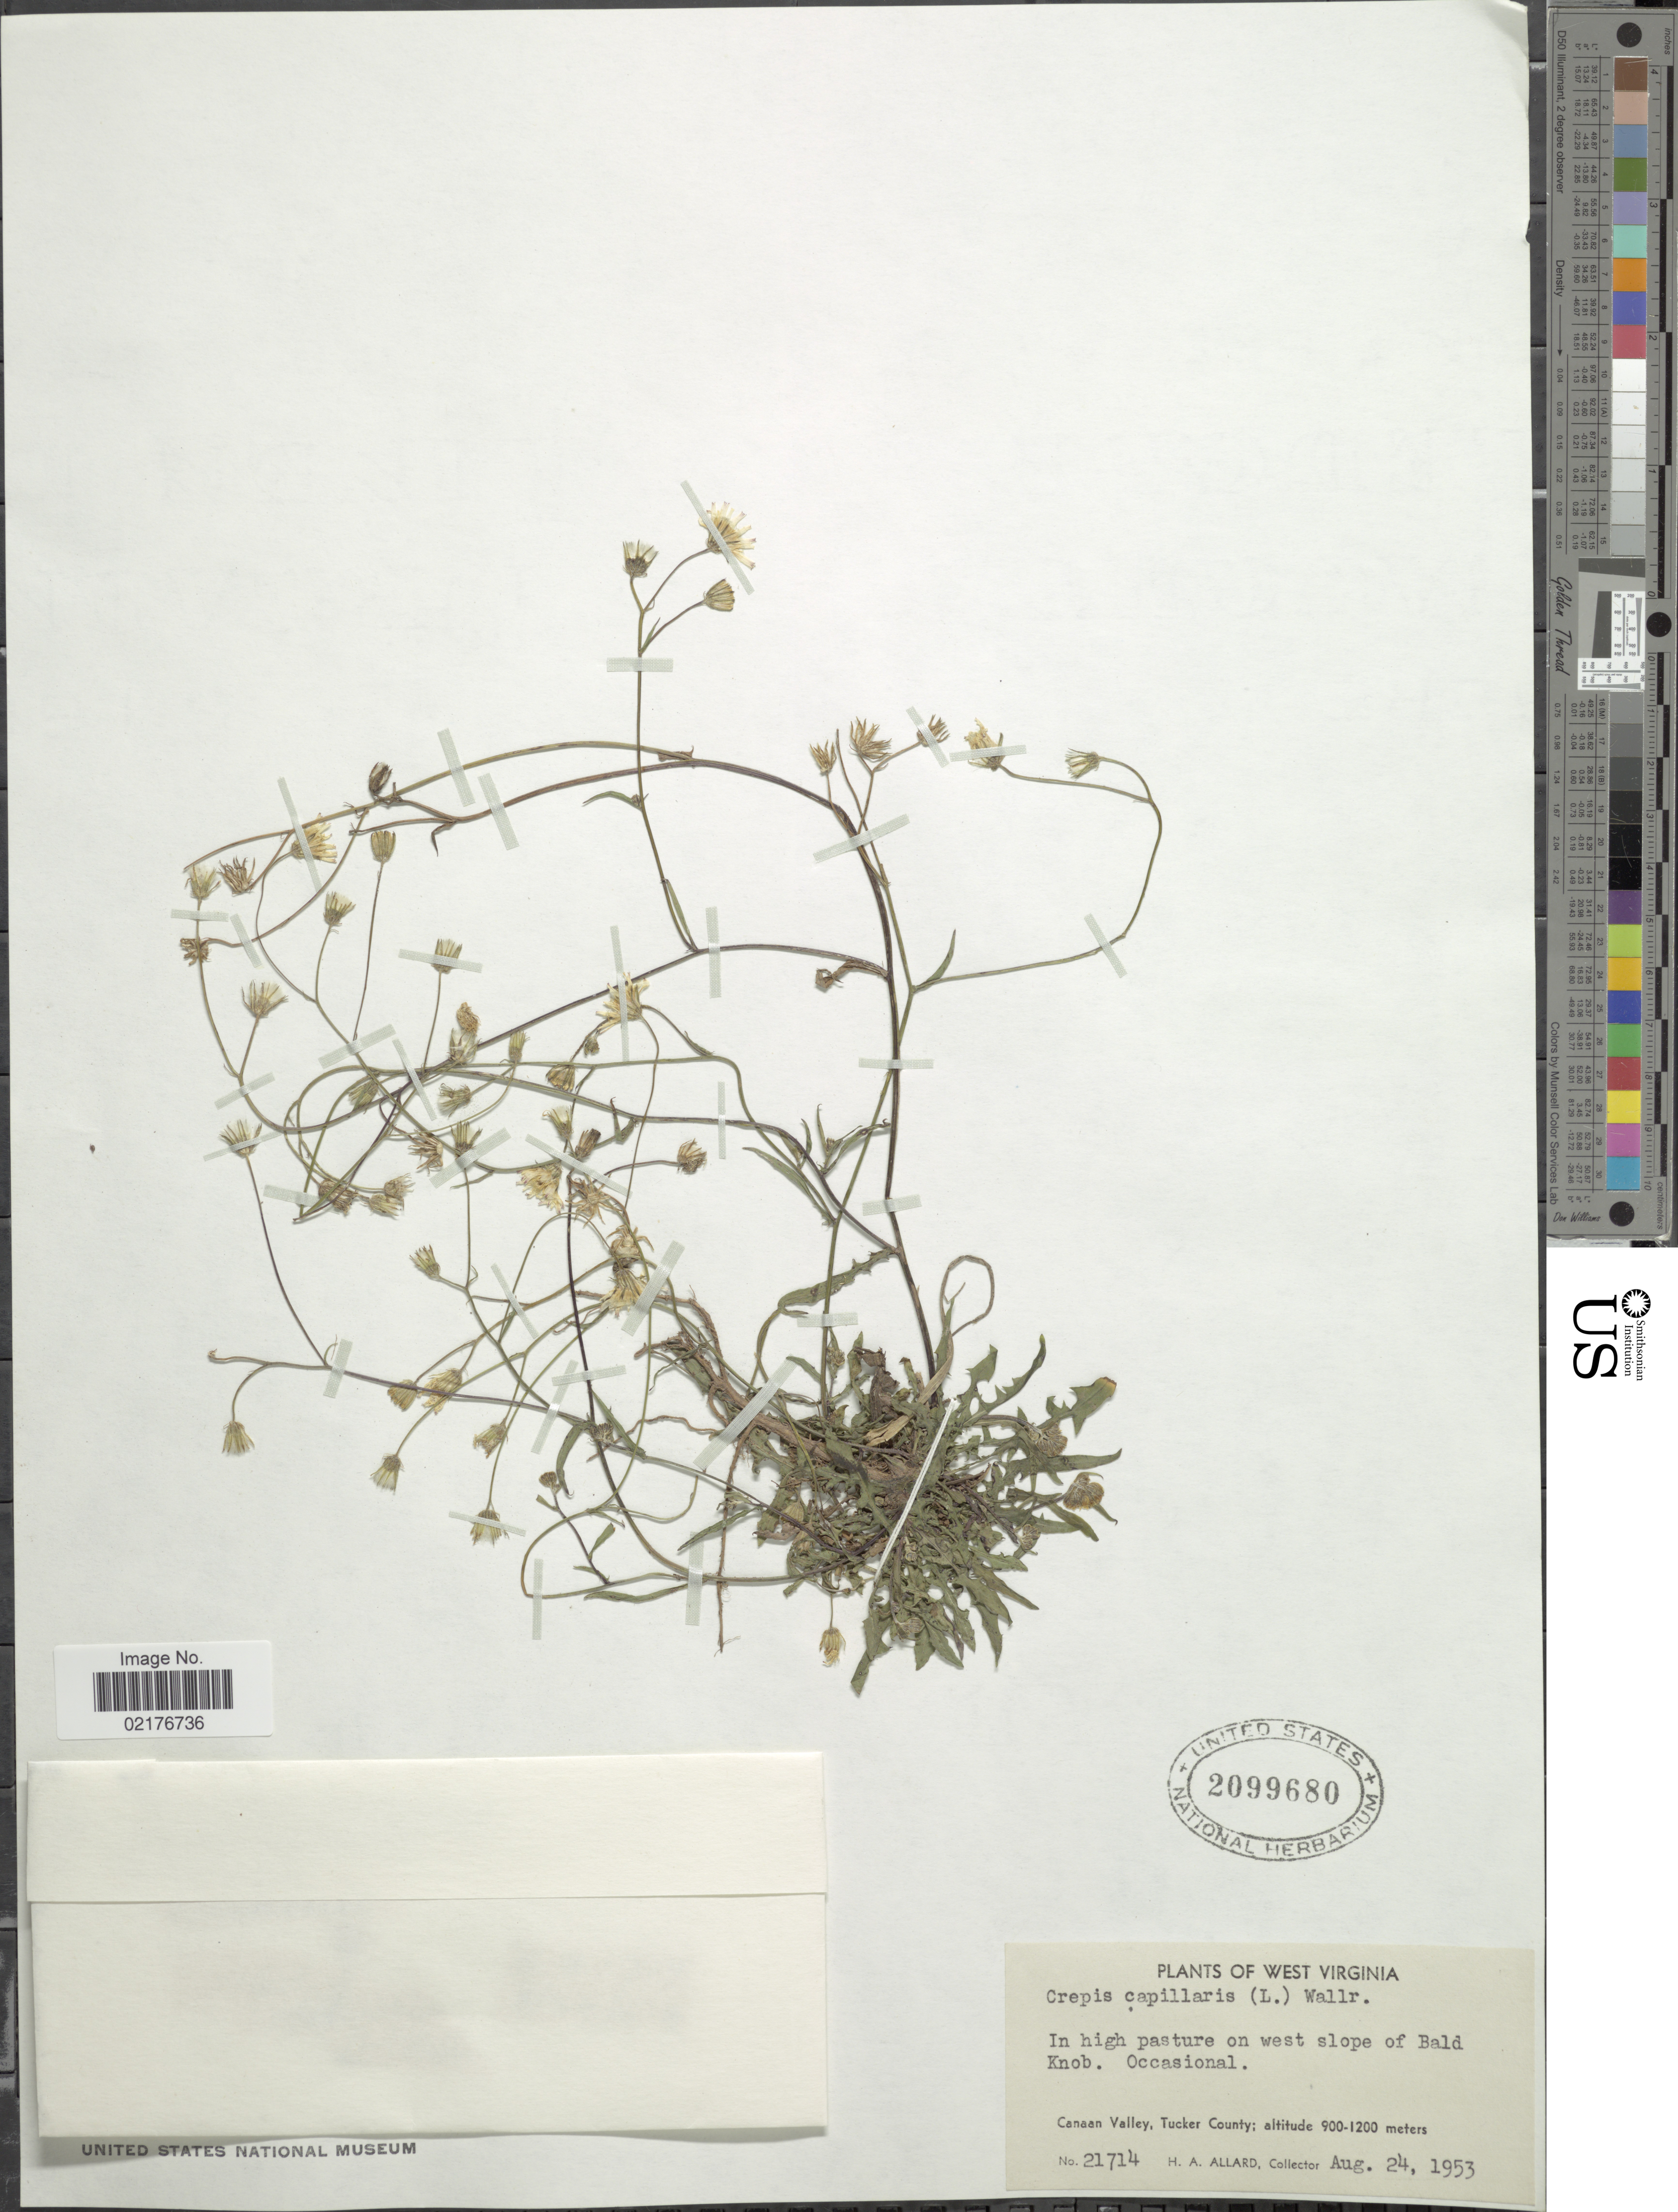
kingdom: Plantae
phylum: Tracheophyta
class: Magnoliopsida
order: Asterales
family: Asteraceae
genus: Crepis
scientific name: Crepis capillaris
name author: (L.) Wallr.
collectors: H. A. Allard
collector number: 21714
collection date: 1953-08-24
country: United States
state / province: West Virginia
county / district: Tucker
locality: Canaan Valley, Tucker County, In high pasture on west slope of Bald Knob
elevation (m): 900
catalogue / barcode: US 2099680